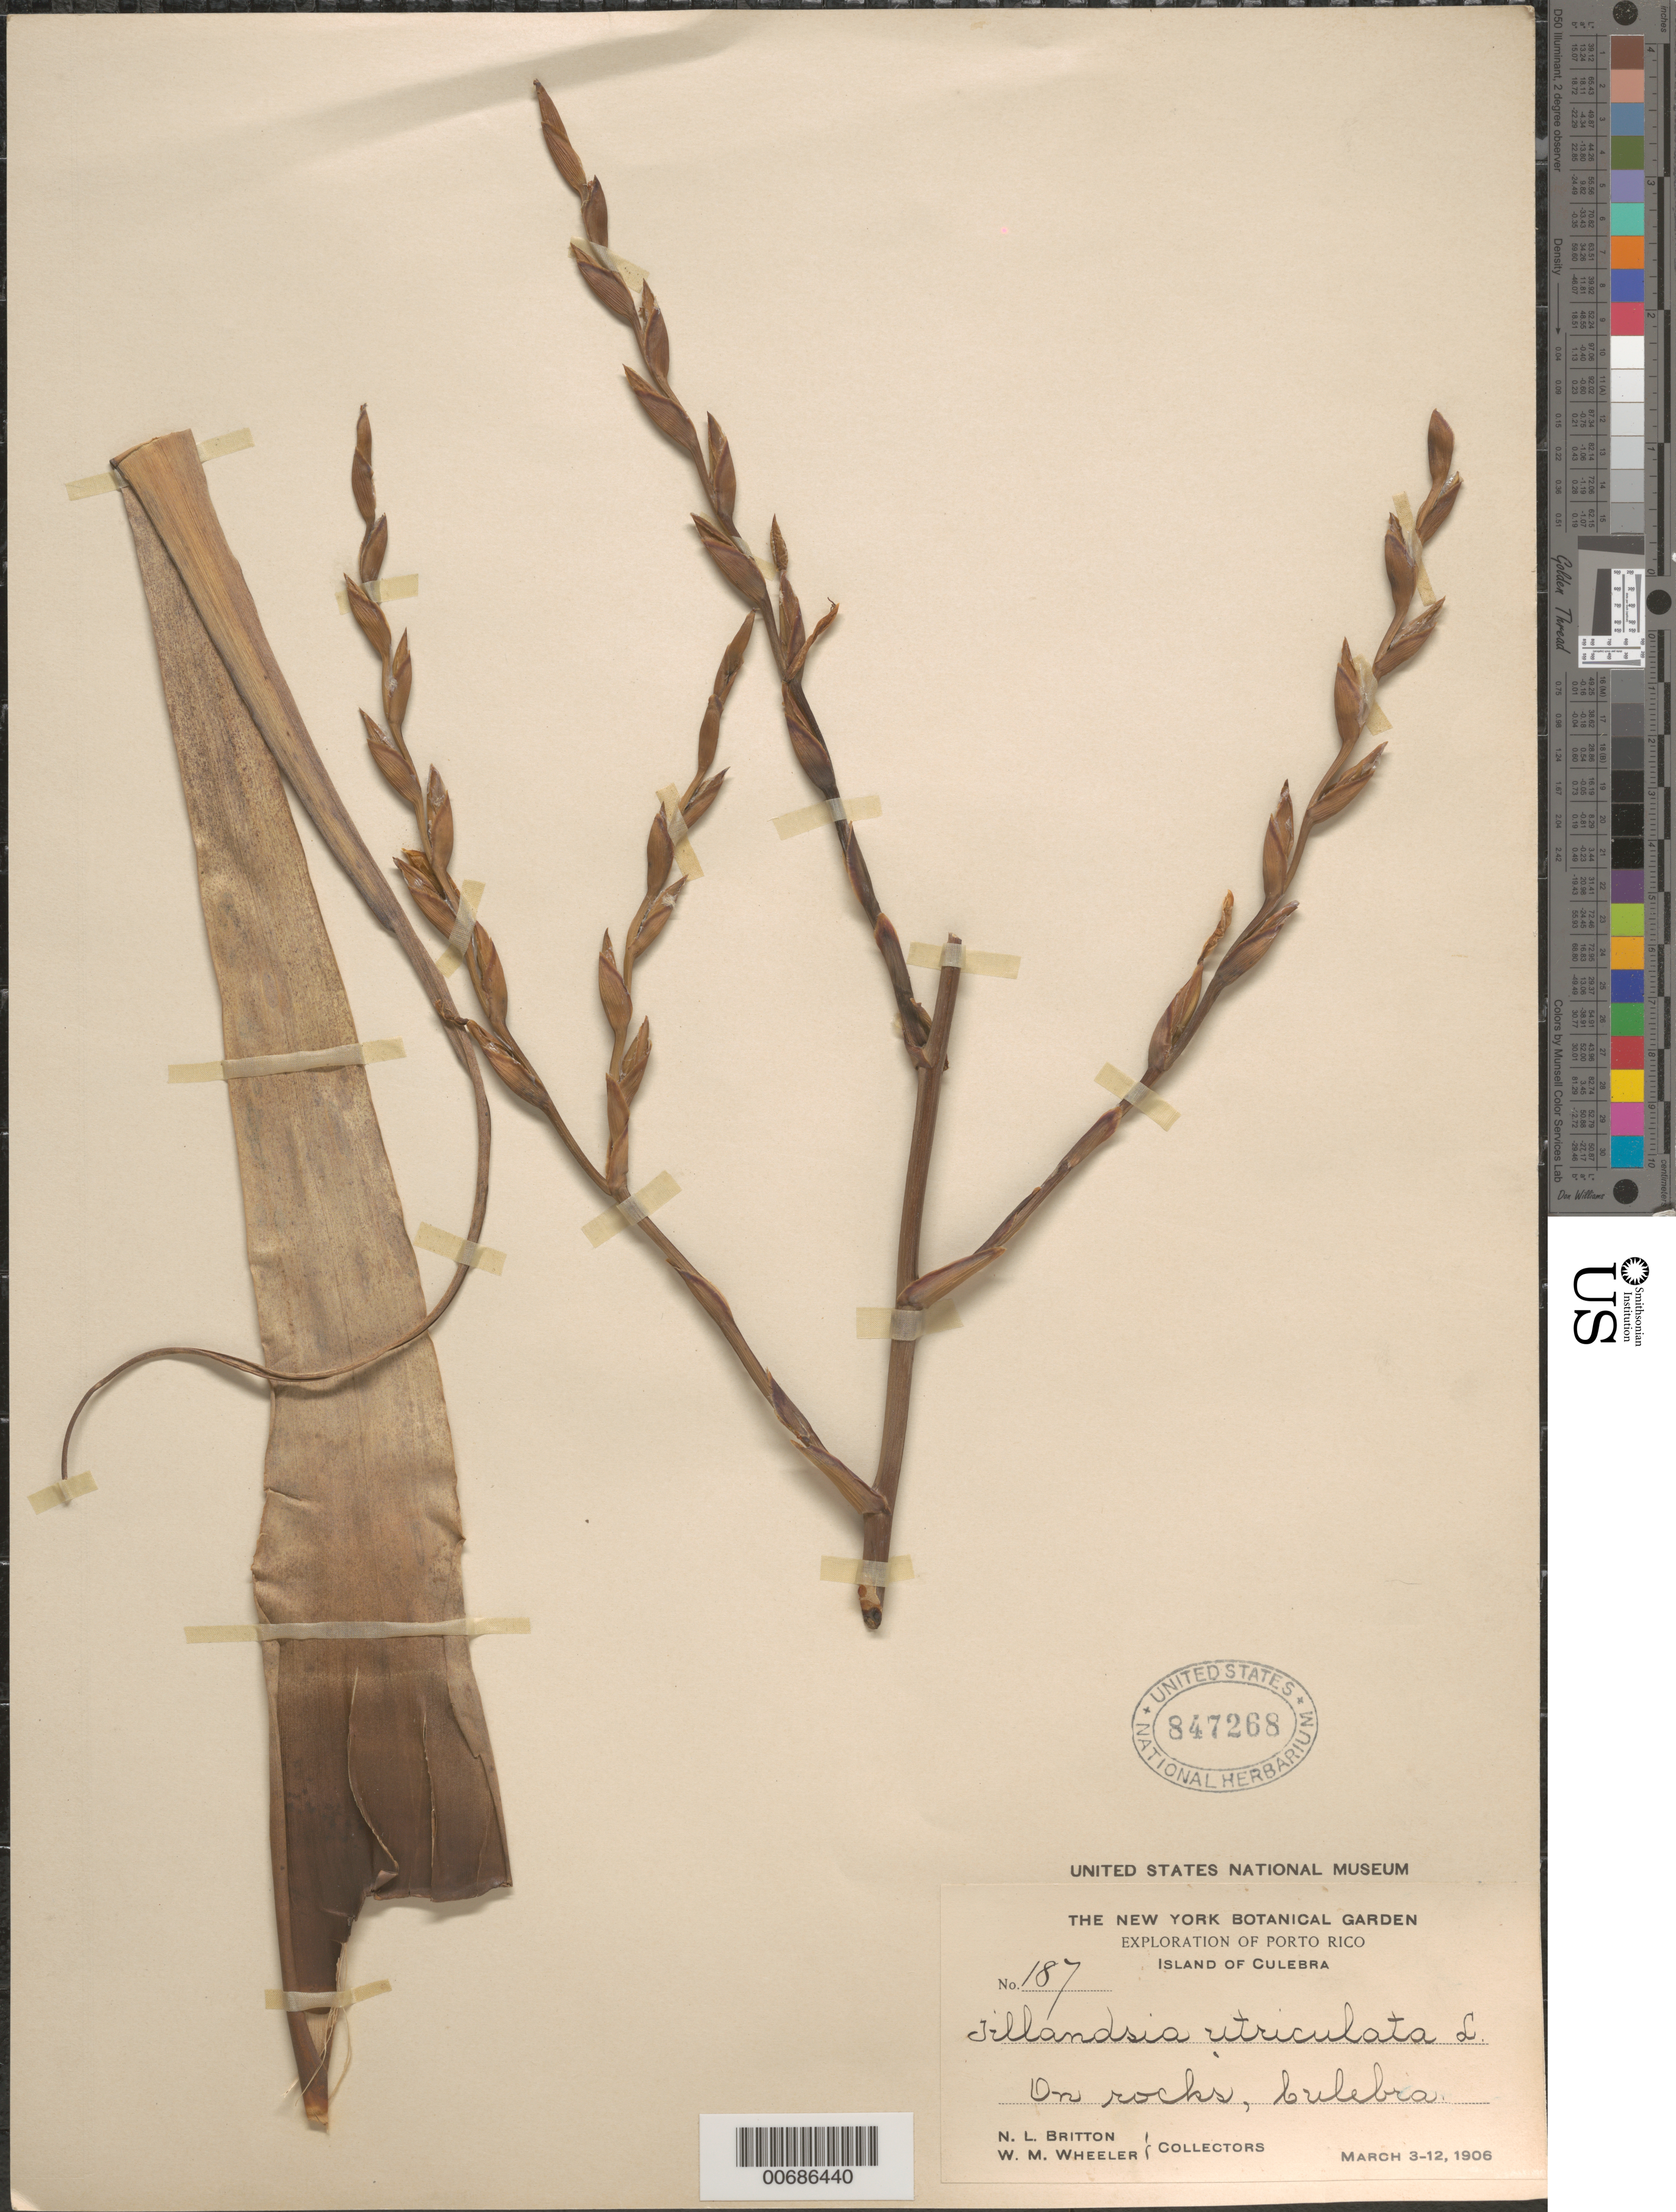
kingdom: Plantae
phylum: Tracheophyta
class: Liliopsida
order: Poales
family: Bromeliaceae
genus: Tillandsia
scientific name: Tillandsia utriculata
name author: L.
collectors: N. Britton & W. Wheeler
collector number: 187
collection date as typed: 03 Mar 1906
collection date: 1906-03-03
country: Puerto Rico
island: Culebra Island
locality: Culebra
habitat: on rocks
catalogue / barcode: US 847268